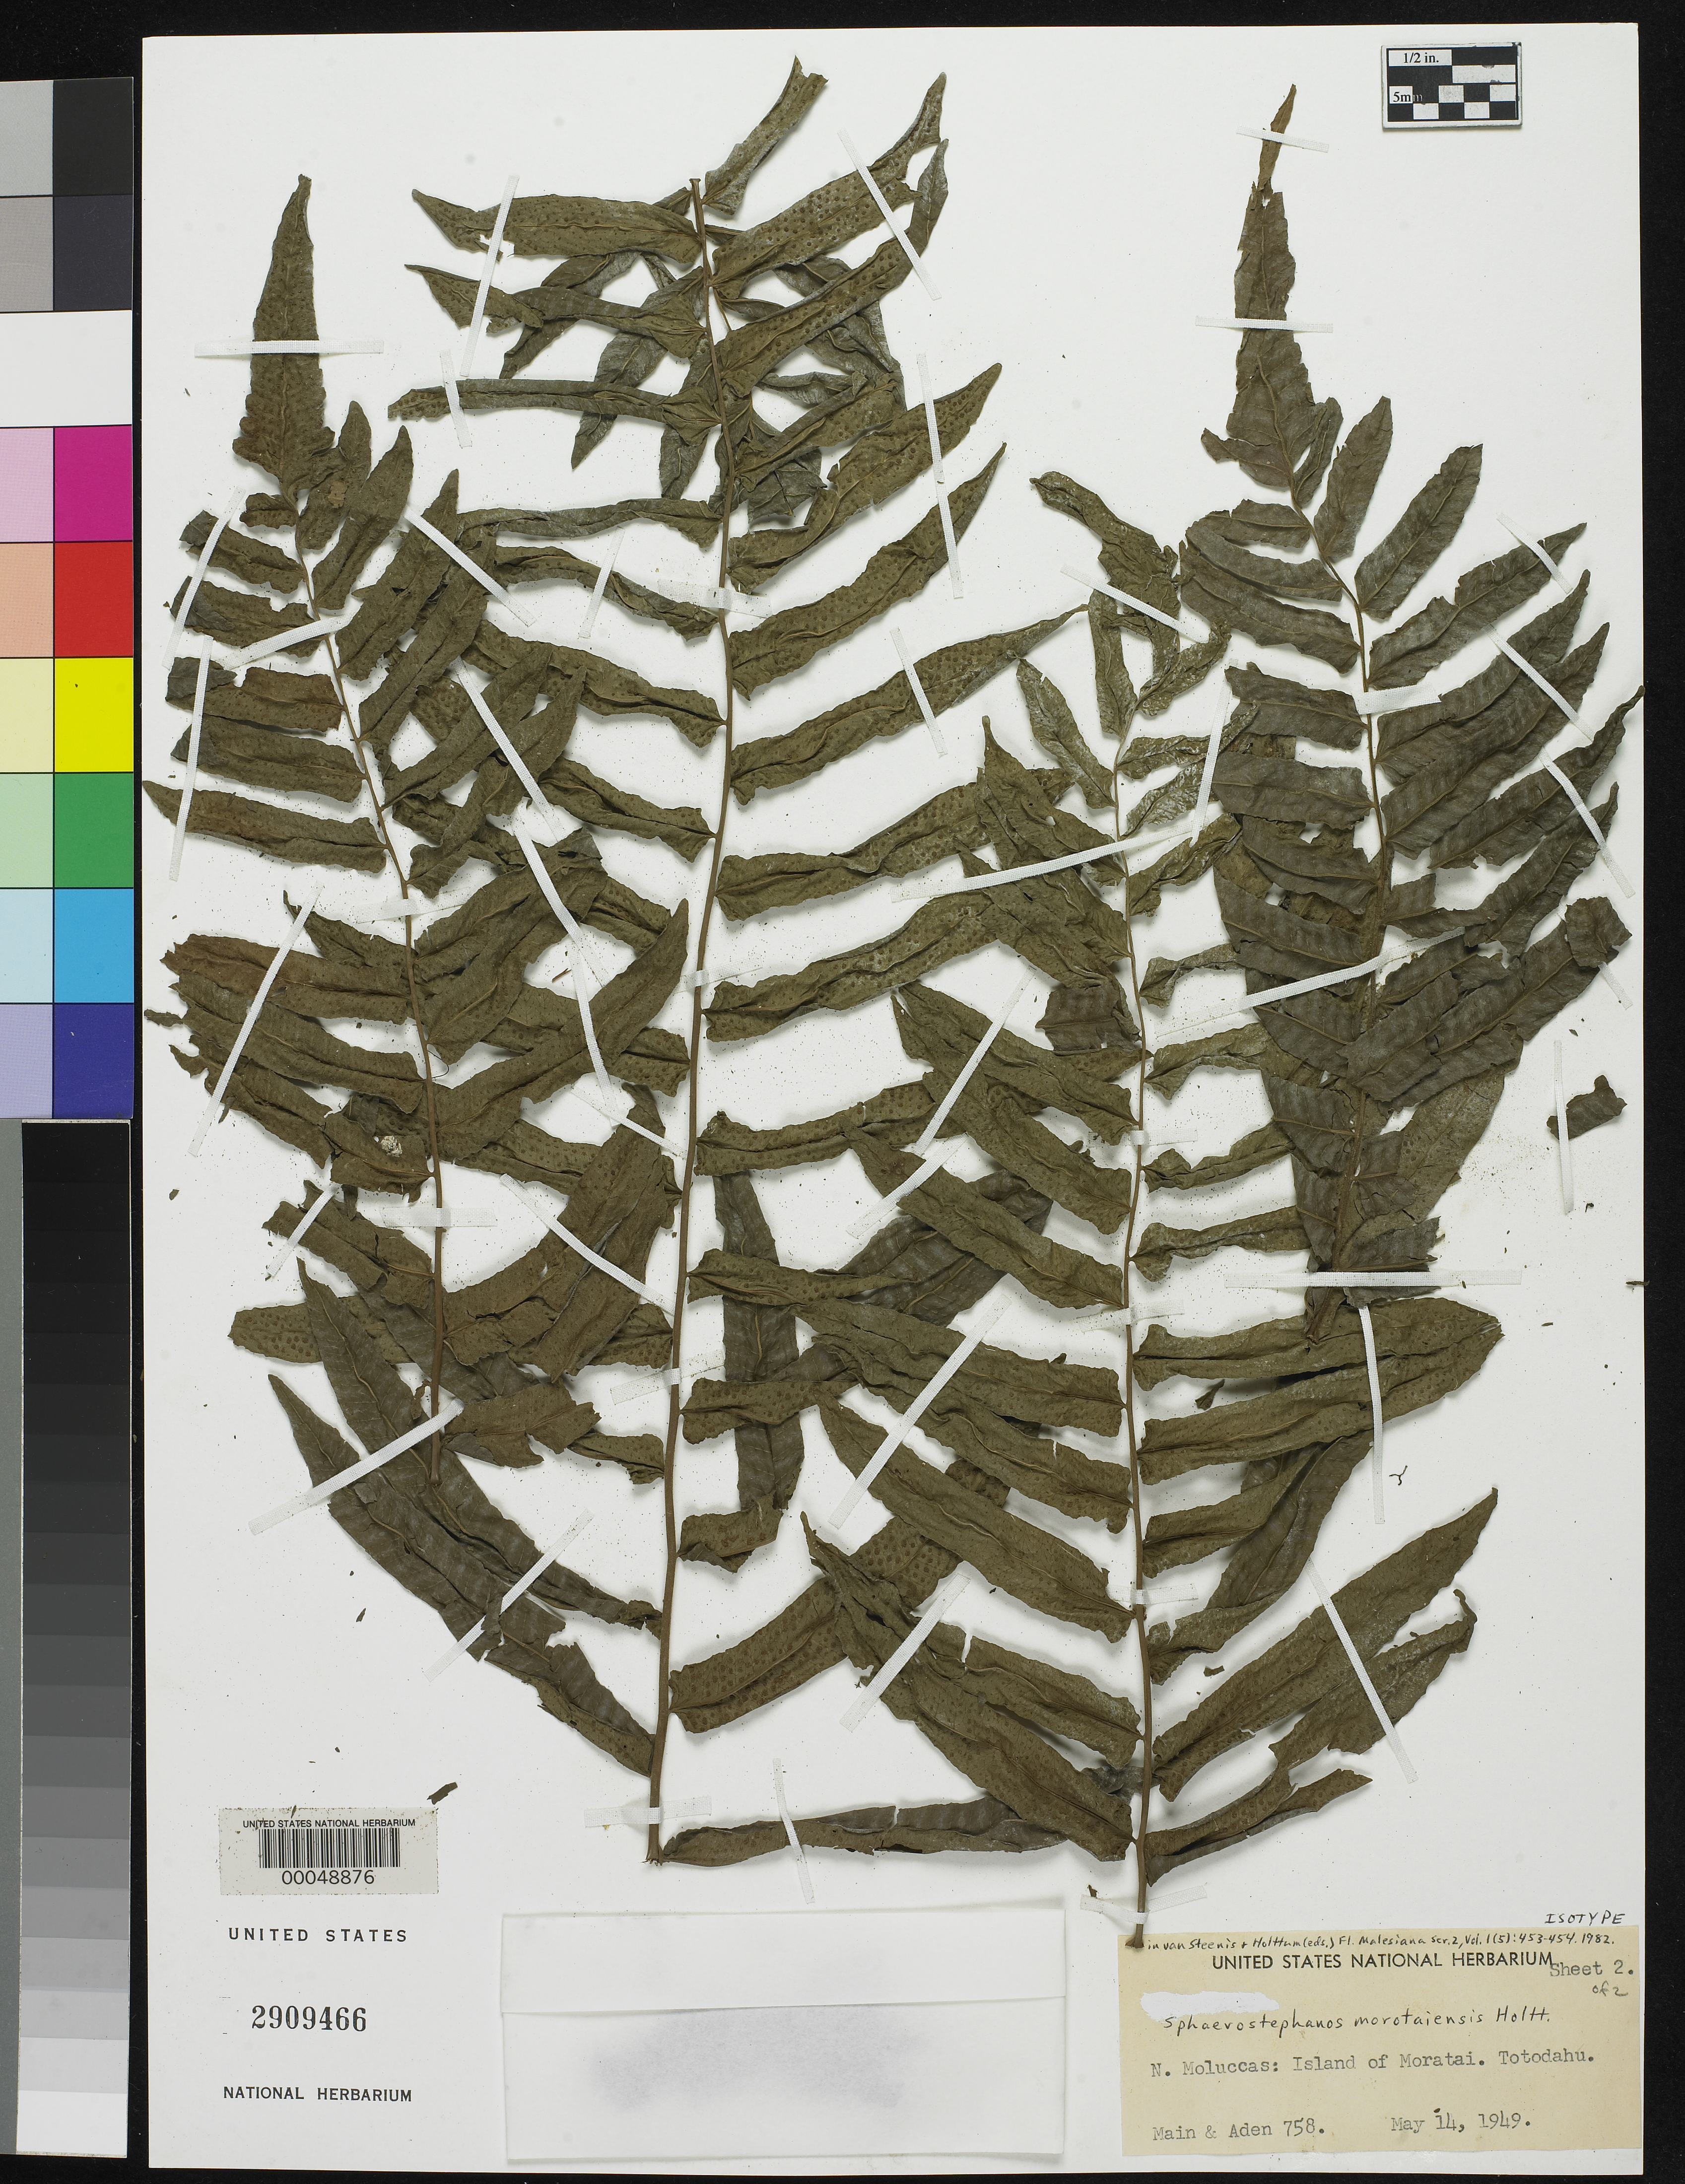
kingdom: Plantae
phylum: Tracheophyta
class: Polypodiopsida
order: Polypodiales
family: Thelypteridaceae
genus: Sphaerostephanos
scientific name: Sphaerostephanos morotaiensis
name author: Holttum in Steenis & Holttum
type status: Isotype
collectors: T. Main & -- Aden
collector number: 758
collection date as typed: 14 May 1949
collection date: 1949-05-14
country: Indonesia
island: Morotai Island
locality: Totodahu.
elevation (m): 30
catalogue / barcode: US 2909466